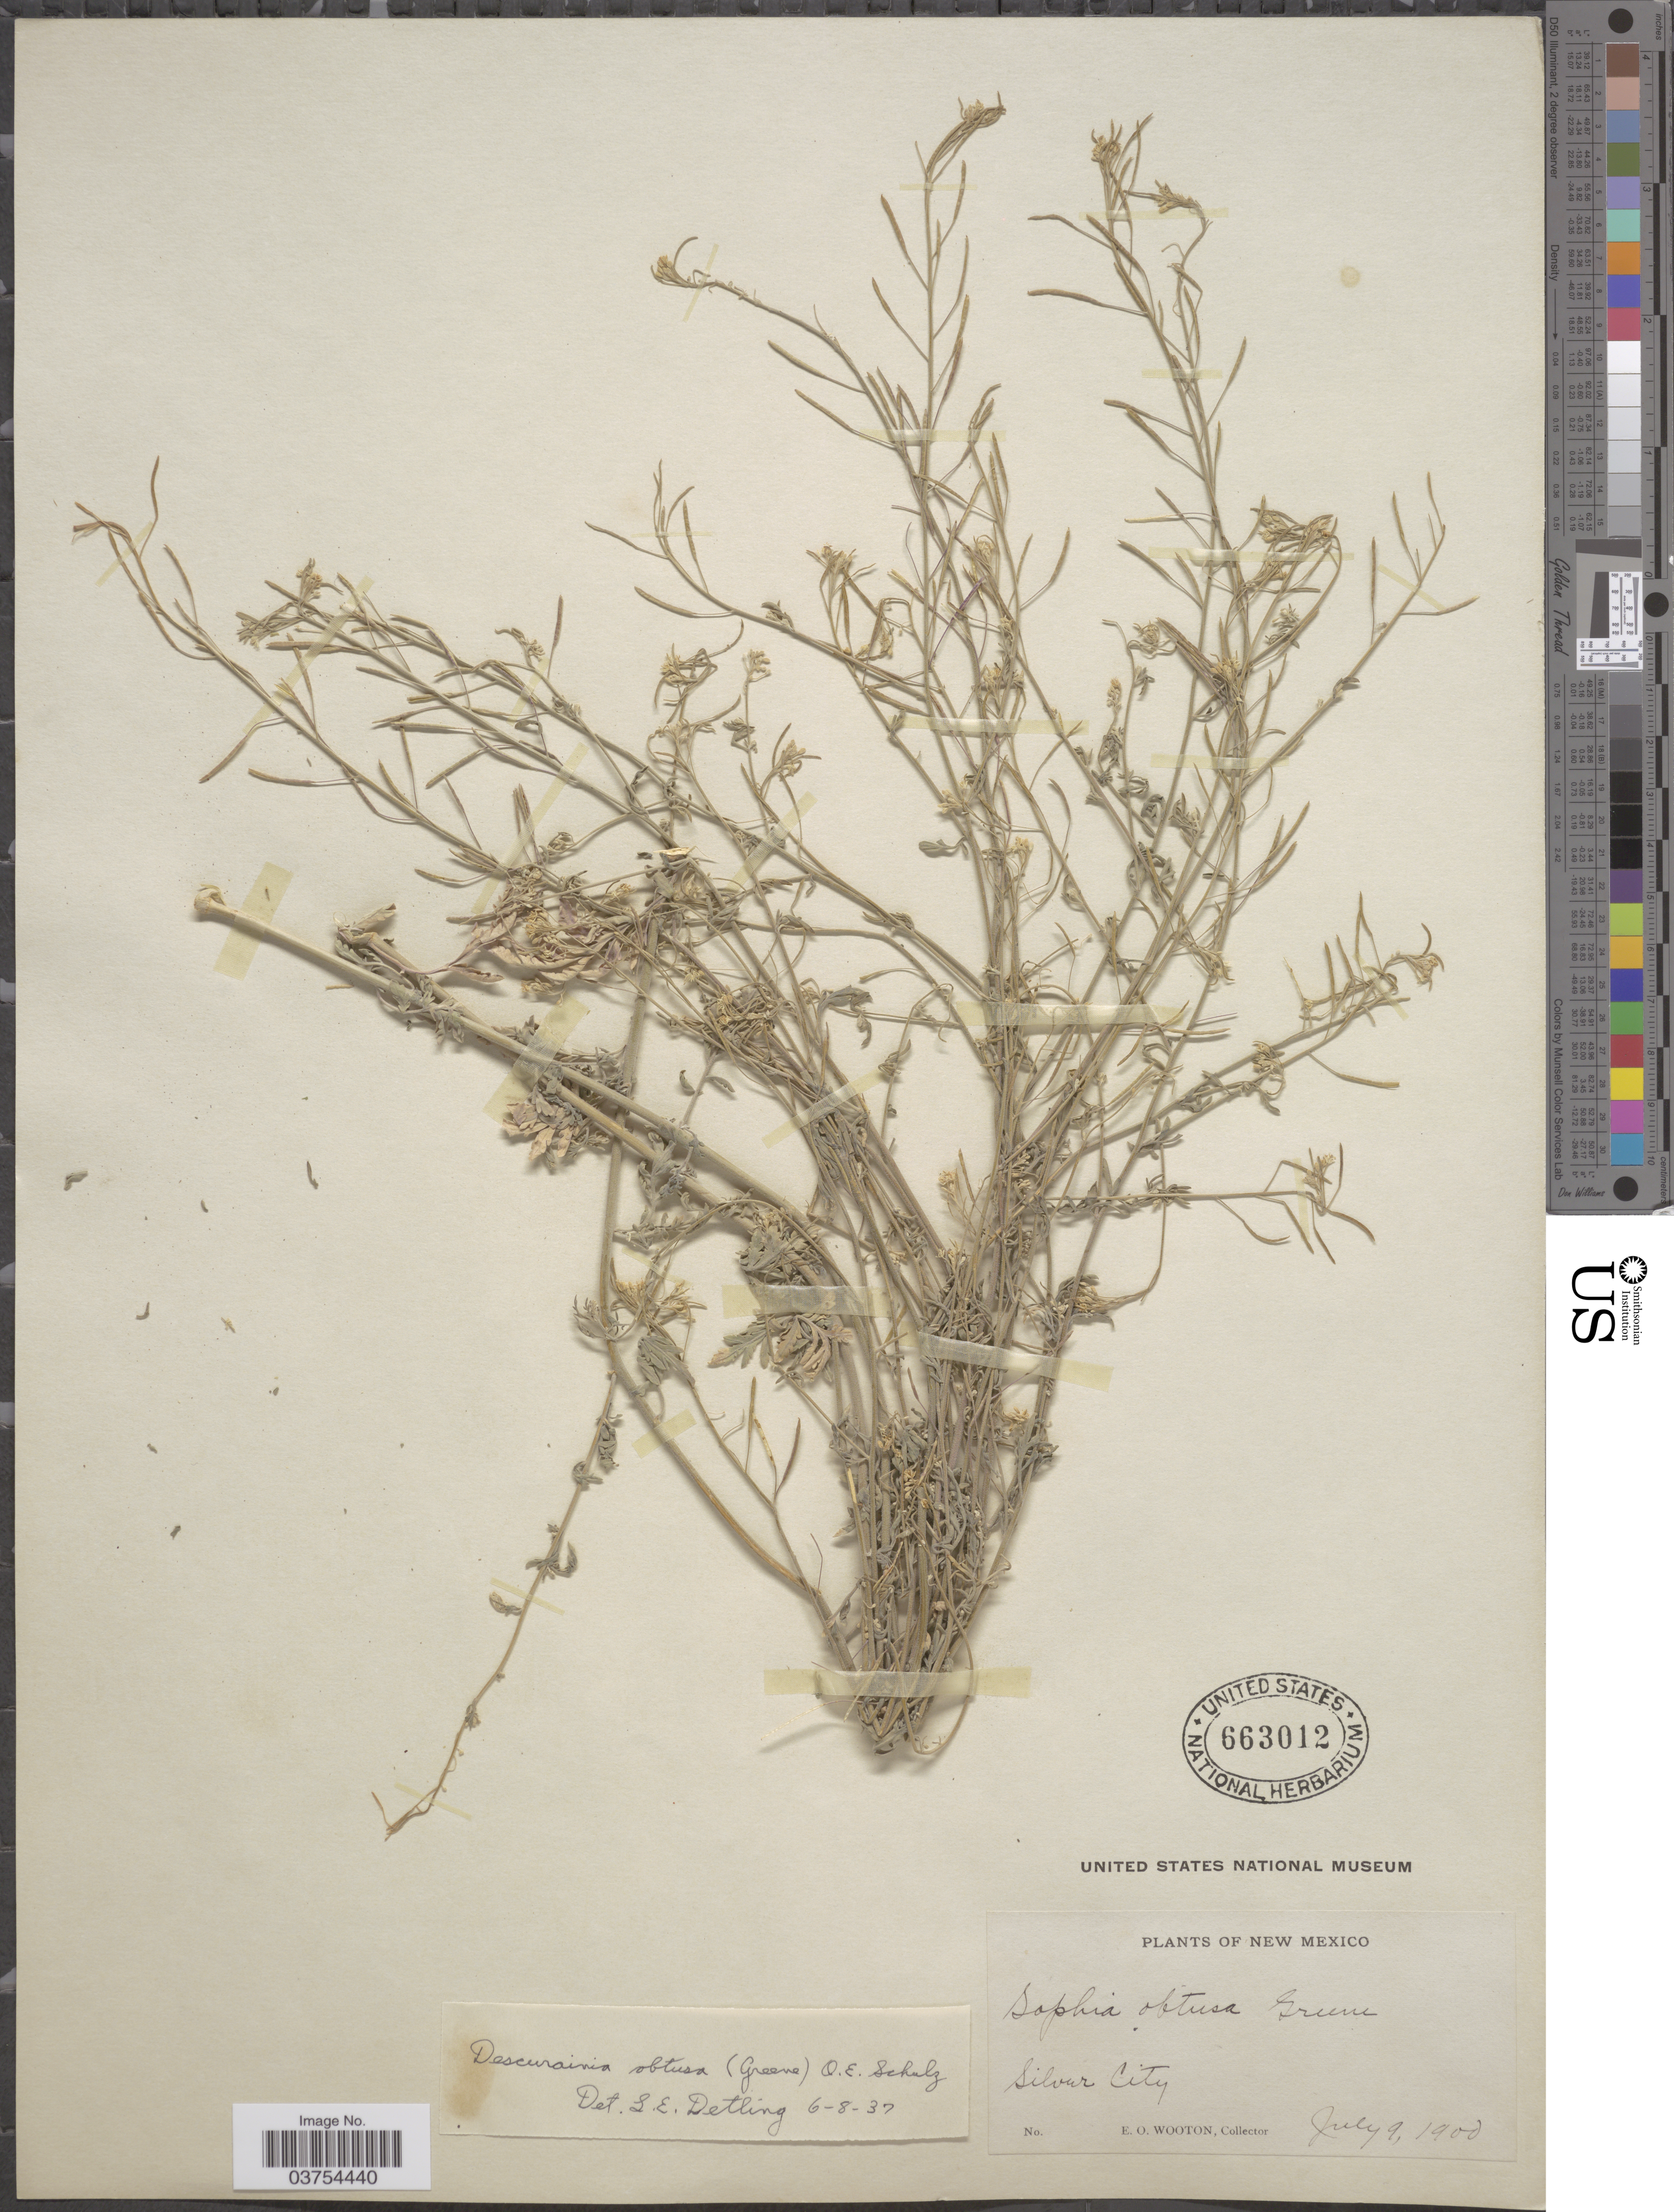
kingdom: Plantae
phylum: Tracheophyta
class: Magnoliopsida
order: Brassicales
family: Brassicaceae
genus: Descurainia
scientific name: Descurainia obtusa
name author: (Greene & C.A. Mey.) O.E. Schulz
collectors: E. O. Wooton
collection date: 1900-07-09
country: United States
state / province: New Mexico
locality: Silver City.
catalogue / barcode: US 663012